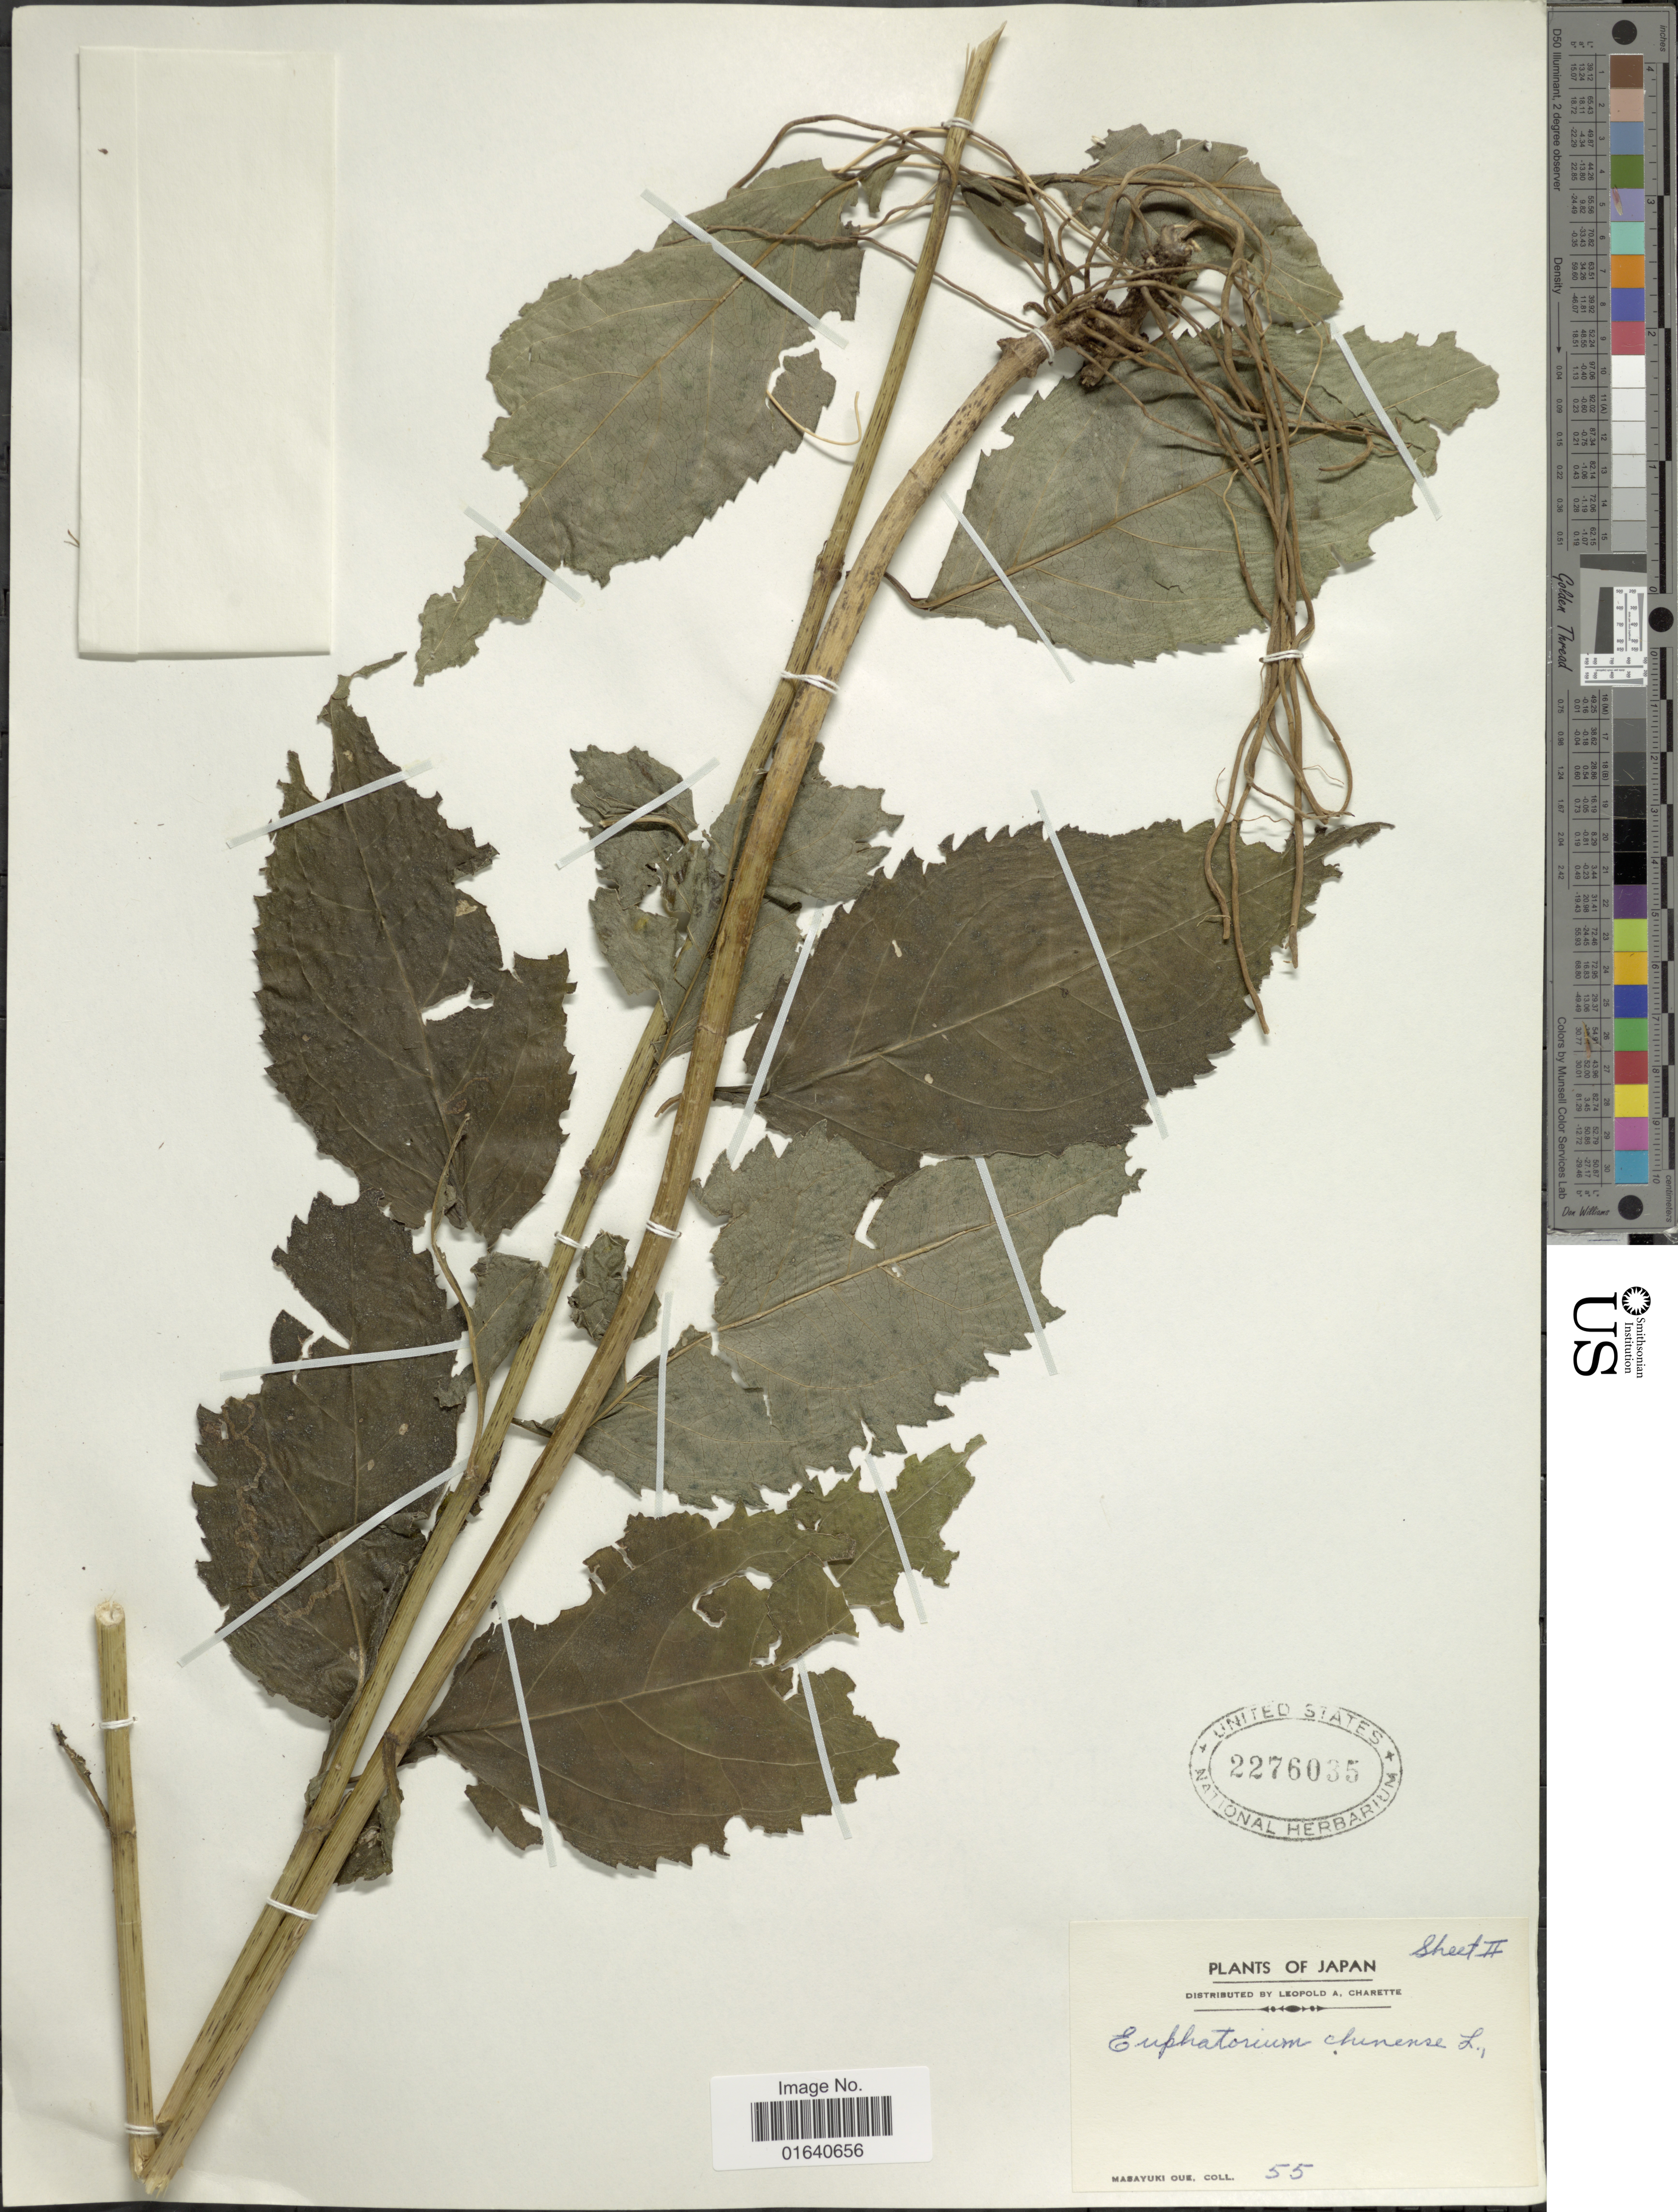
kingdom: Plantae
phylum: Tracheophyta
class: Magnoliopsida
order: Asterales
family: Asteraceae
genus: Eupatorium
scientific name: Eupatorium chinense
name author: L.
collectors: M. Oue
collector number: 55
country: Japan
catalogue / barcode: US 2276035